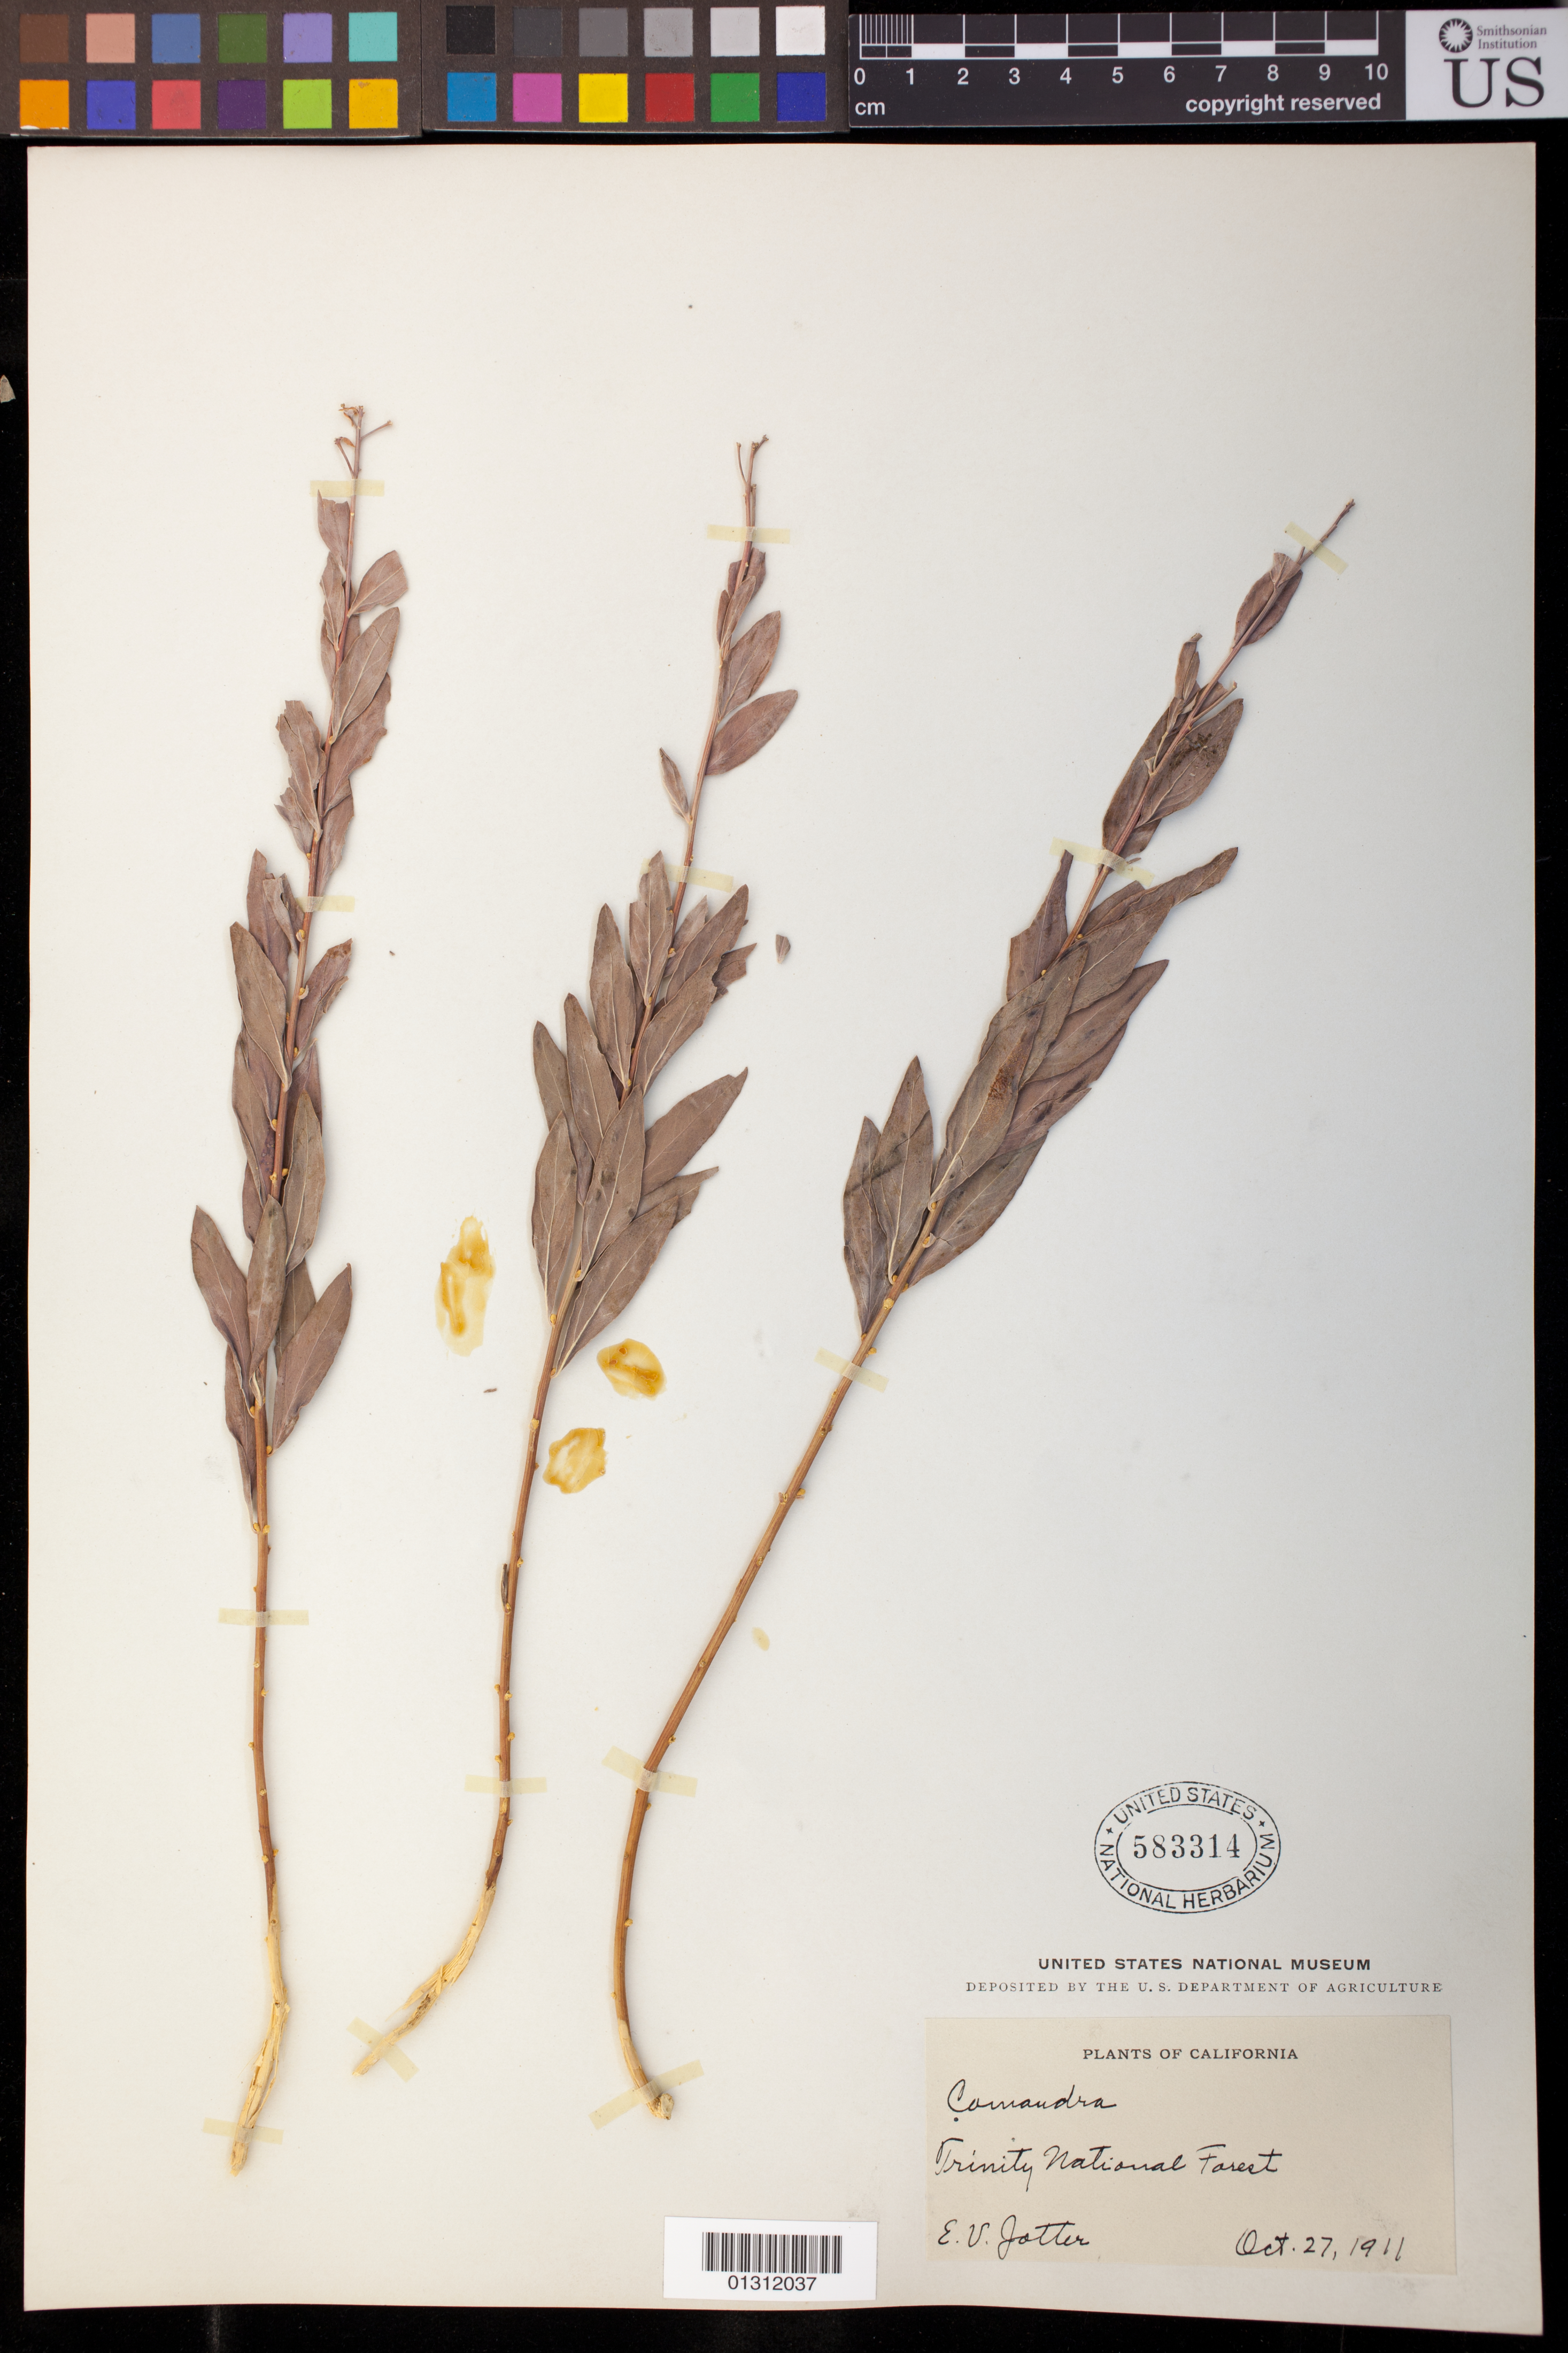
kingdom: Plantae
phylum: Tracheophyta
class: Magnoliopsida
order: Santalales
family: Comandraceae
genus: Comandra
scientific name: Comandra pallida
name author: A. DC.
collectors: E. Jotter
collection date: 1911-10-27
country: United States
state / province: California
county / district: Trinity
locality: Trinity National Forest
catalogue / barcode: US 583314